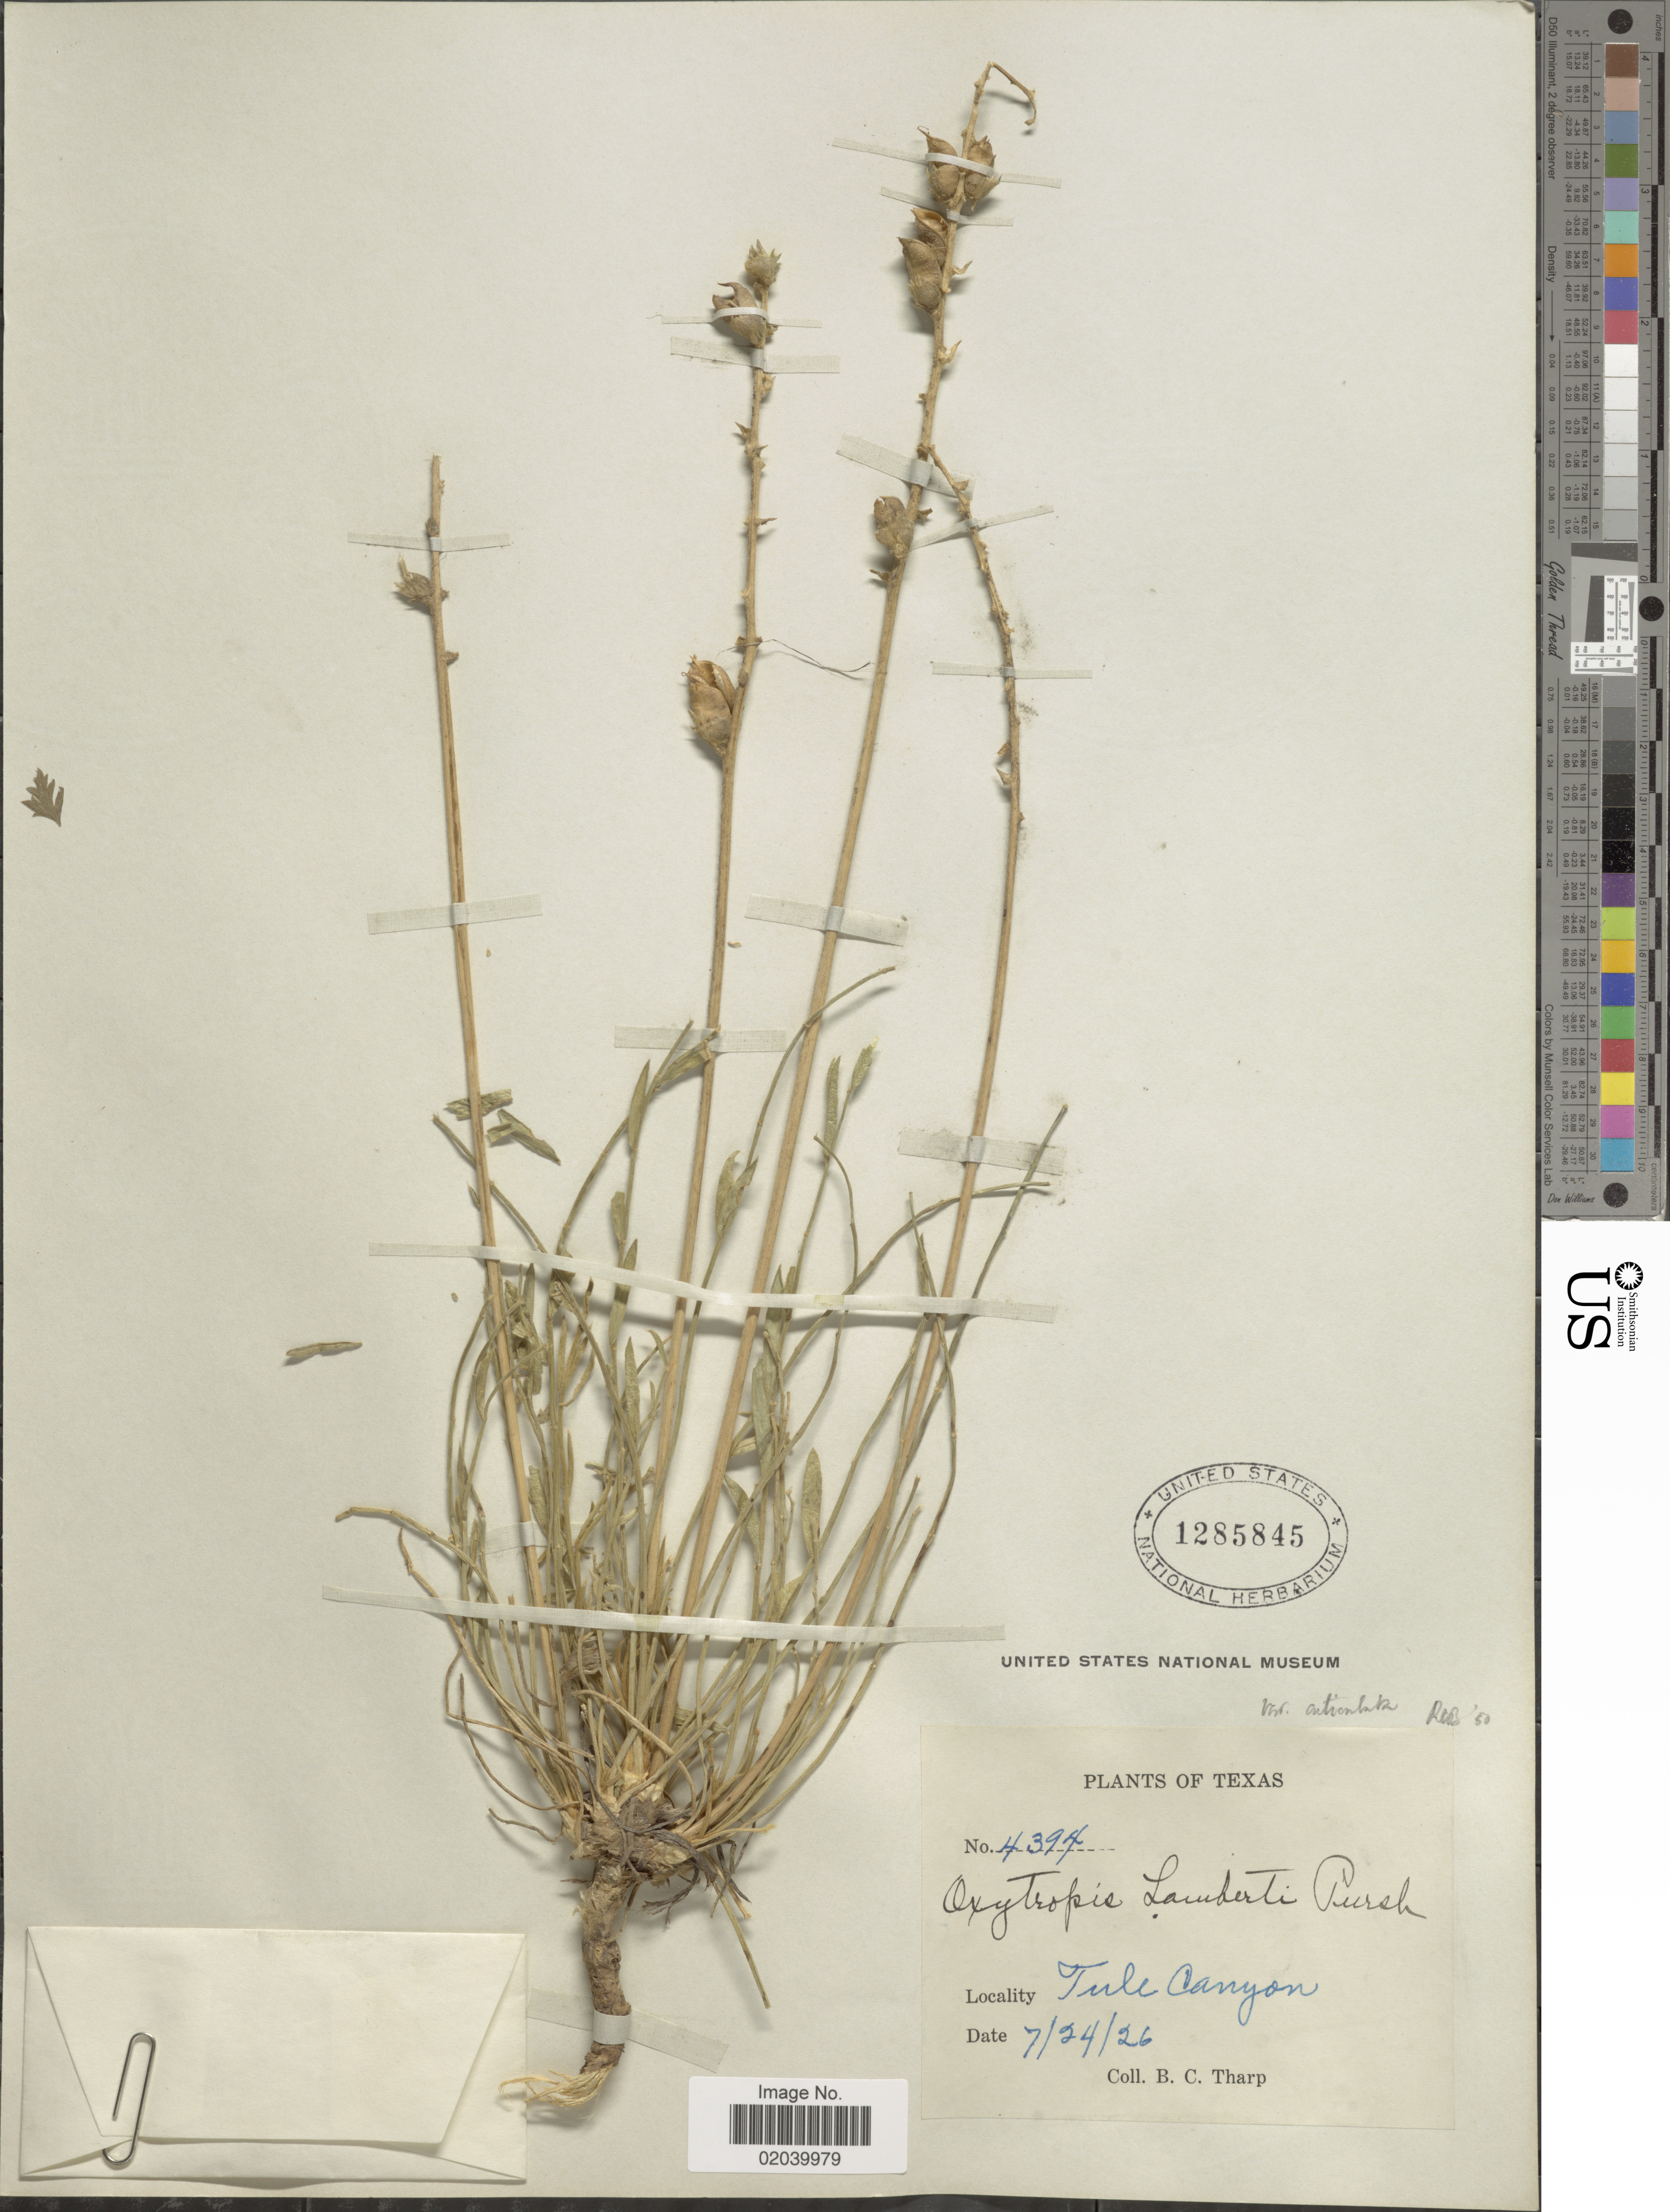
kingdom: Plantae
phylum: Tracheophyta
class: Magnoliopsida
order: Fabales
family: Fabaceae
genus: Oxytropis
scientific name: Oxytropis lambertii var. articulata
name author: (Greene) Barneby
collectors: B. C. Tharp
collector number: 4394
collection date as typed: Transcribed d/m/y: 24/7/26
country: United States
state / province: Texas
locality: Tule Canyon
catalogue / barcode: US 1285845